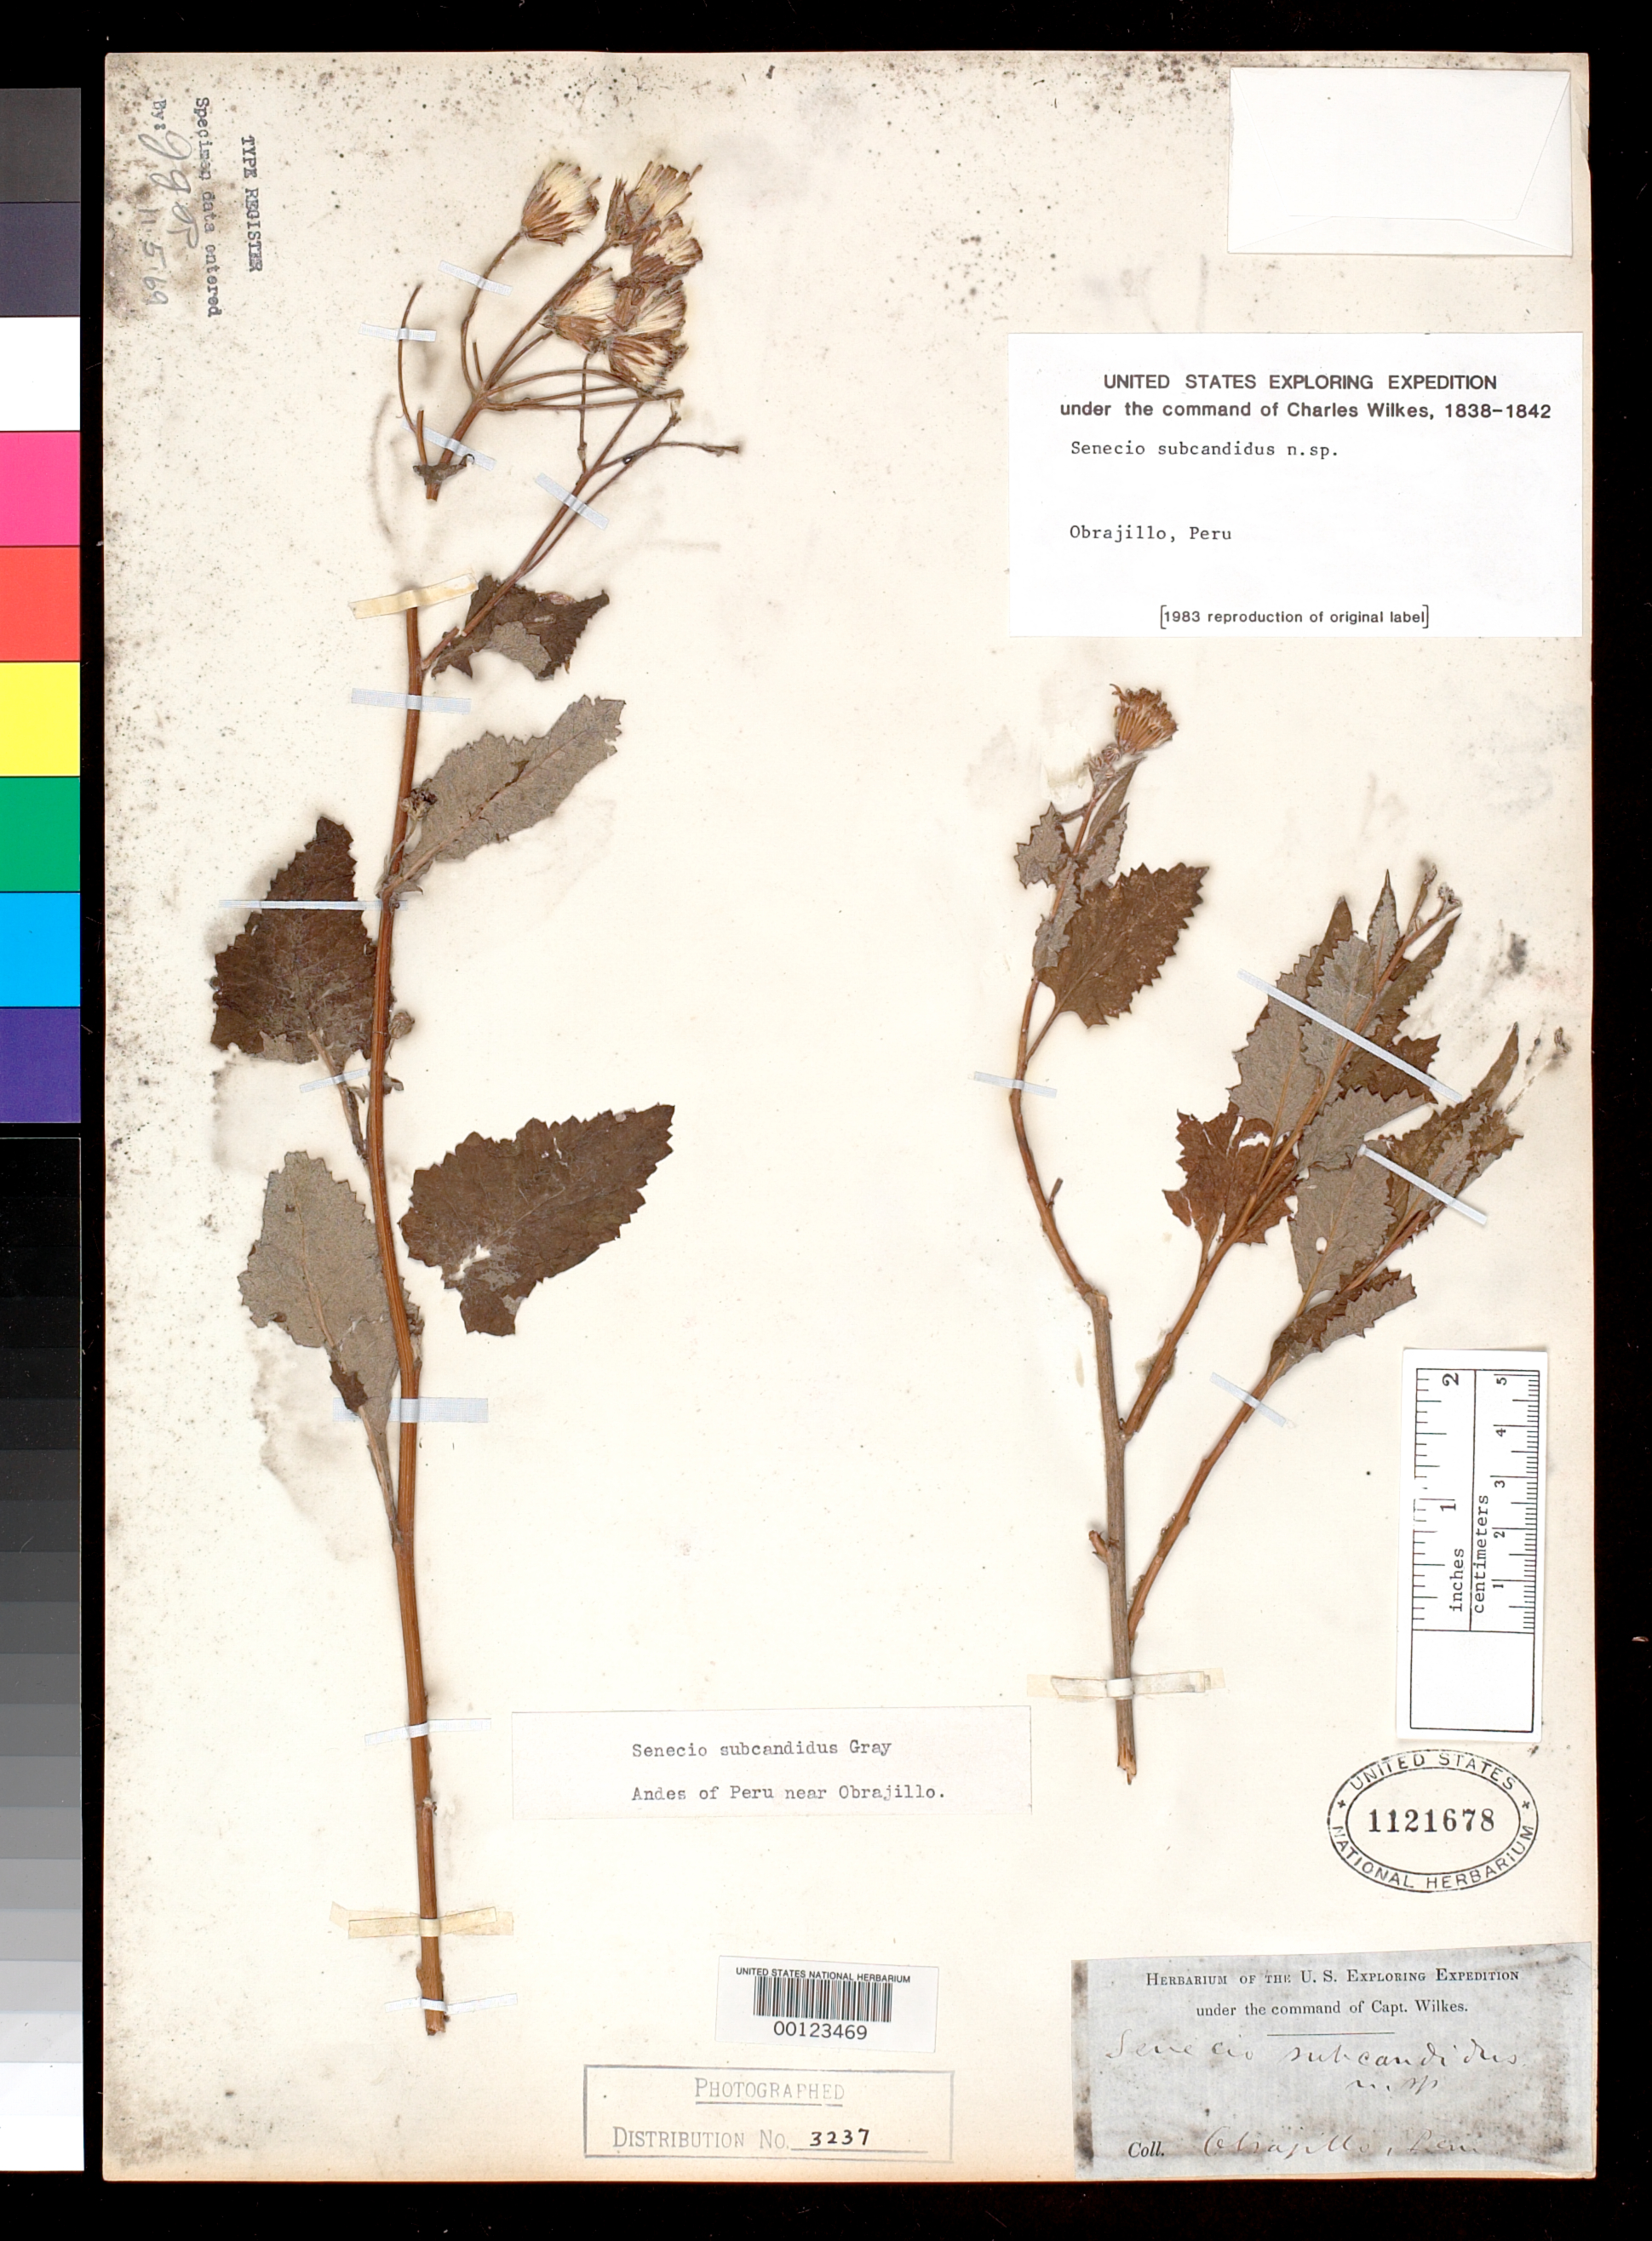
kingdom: Plantae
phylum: Tracheophyta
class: Magnoliopsida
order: Asterales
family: Asteraceae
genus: Senecio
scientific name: Senecio subcandidus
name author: A. Gray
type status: Holotype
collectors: Wilkes Explor. Exped.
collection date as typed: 1838 to -- --- 1842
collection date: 1838/1842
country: Peru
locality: Obrajillo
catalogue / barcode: US 1121678